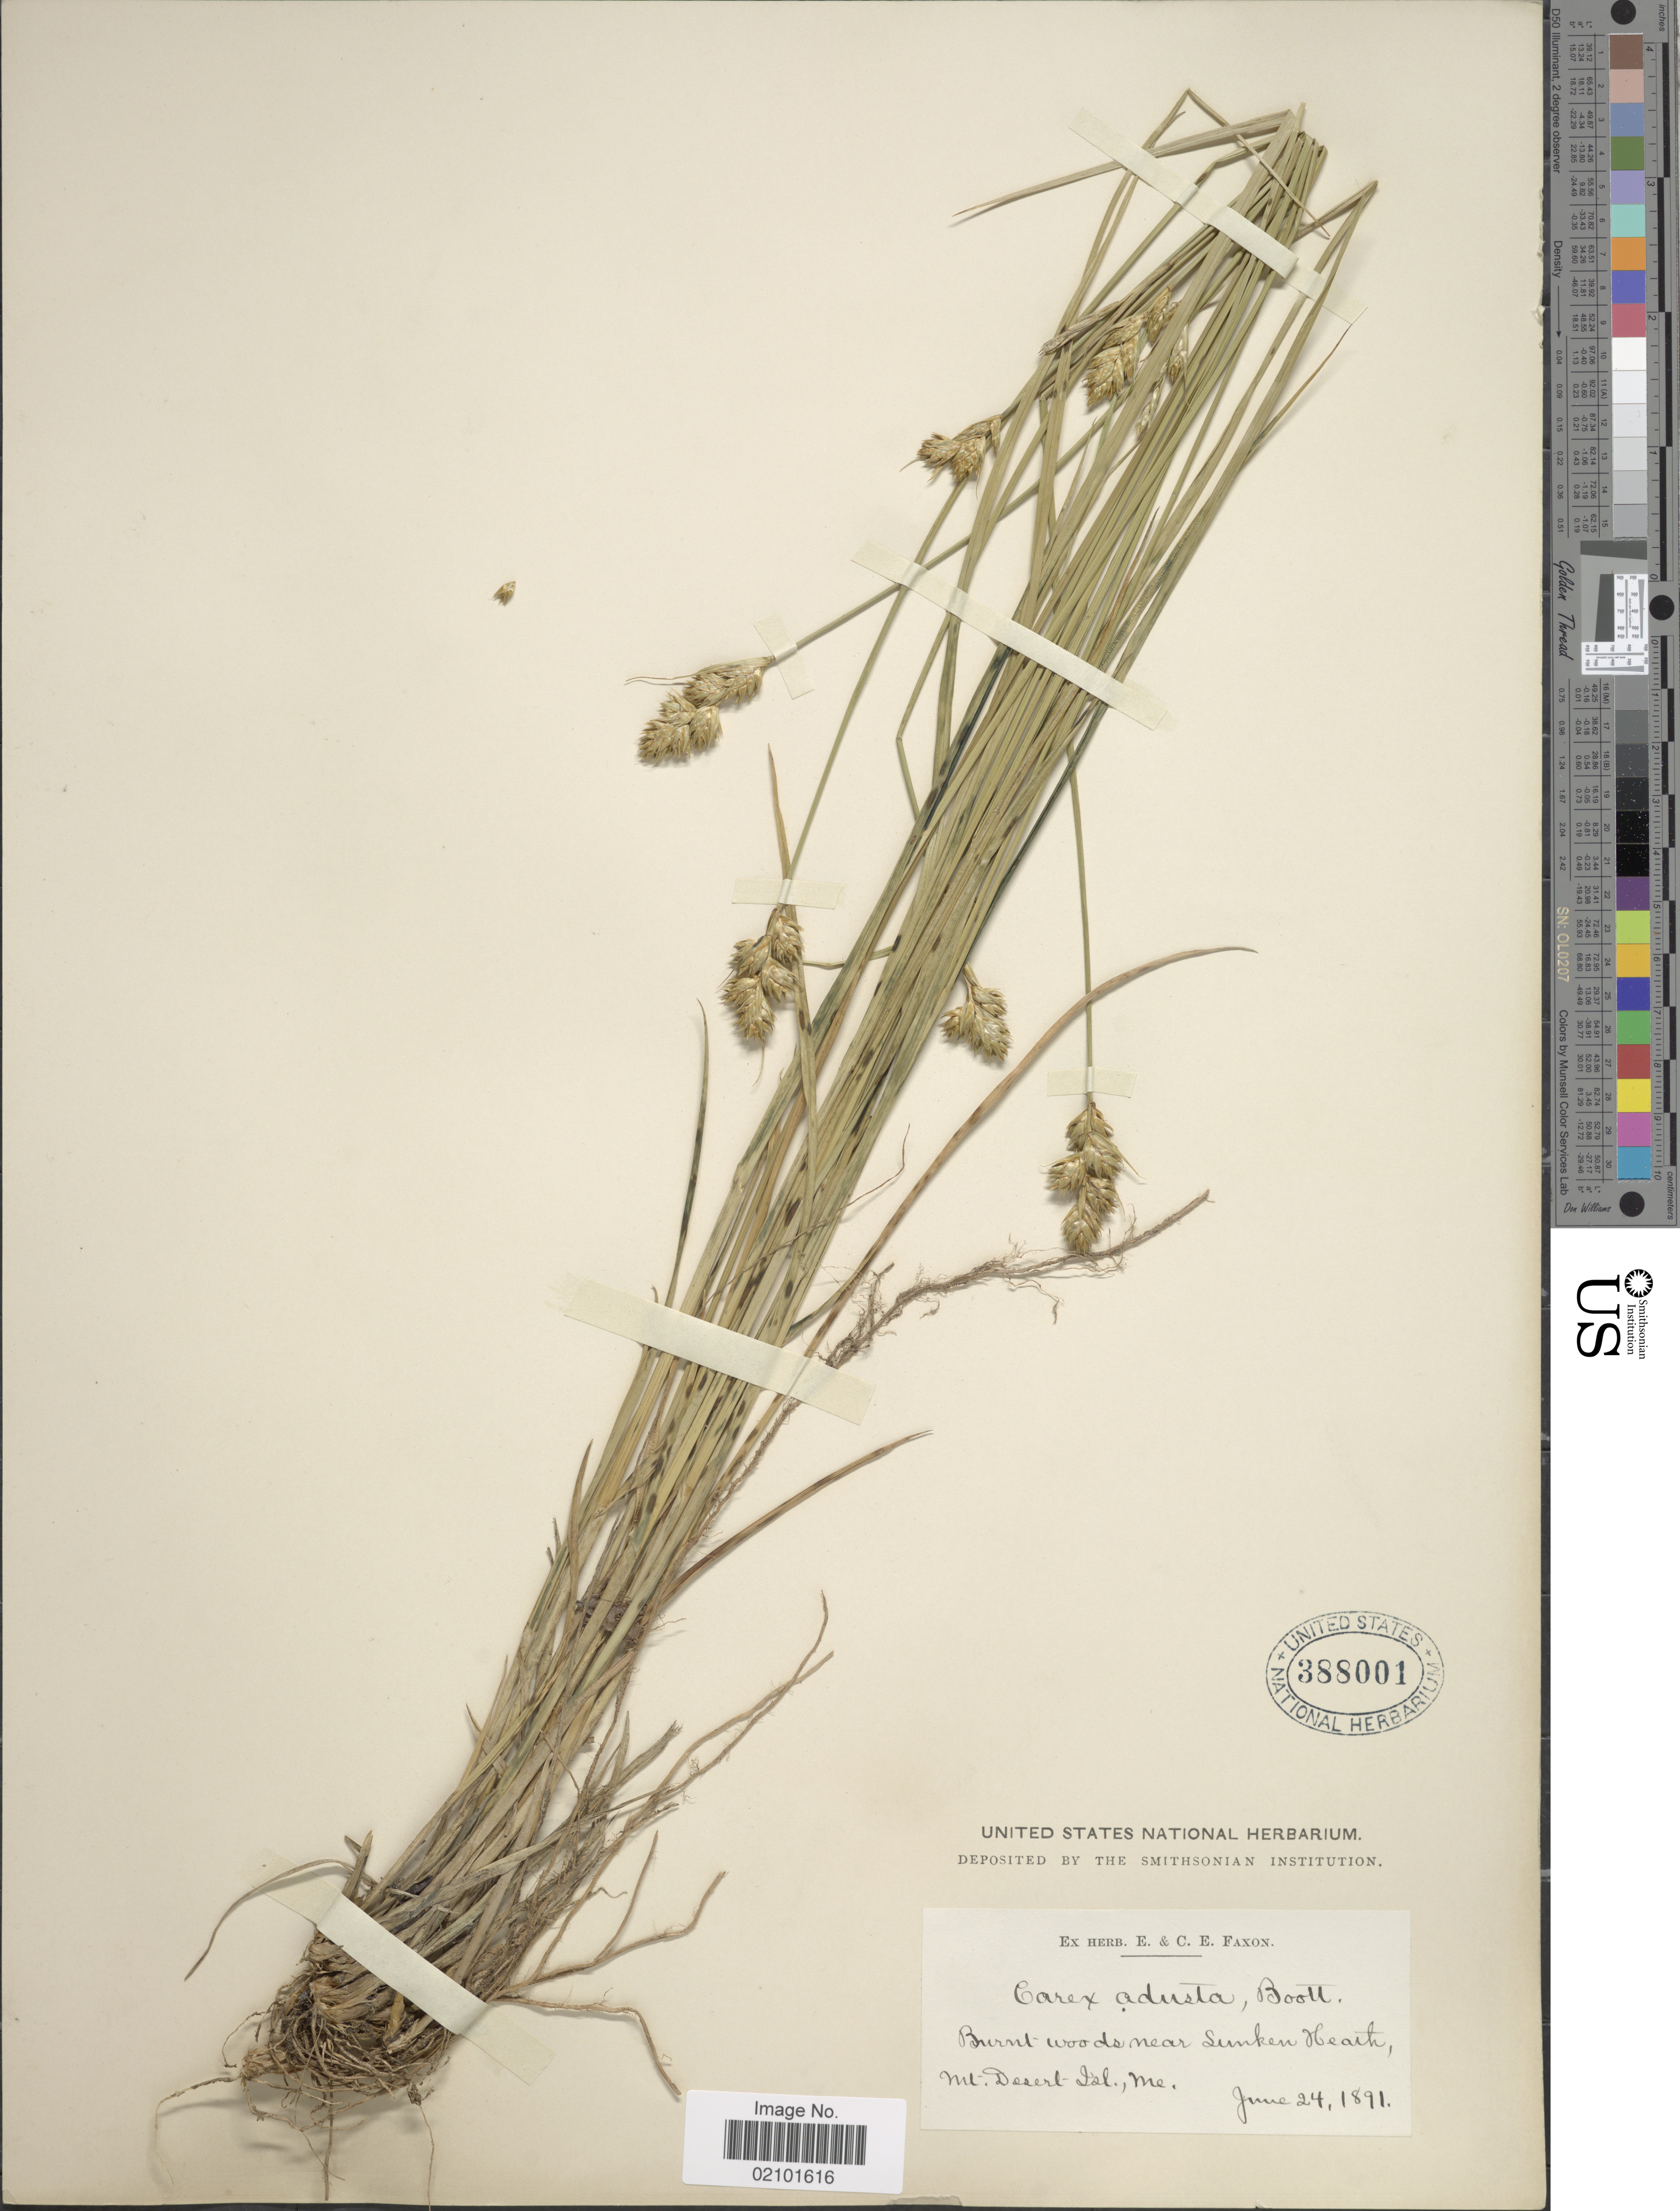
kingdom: Plantae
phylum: Tracheophyta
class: Liliopsida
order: Poales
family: Cyperaceae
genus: Carex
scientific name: Carex adusta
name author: Boott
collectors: ex herb. E. & C.E. Faxon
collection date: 1891-06-24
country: United States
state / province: Maine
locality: Near Sunken Hearth, Mt. Desert Isl.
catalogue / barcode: US 388001